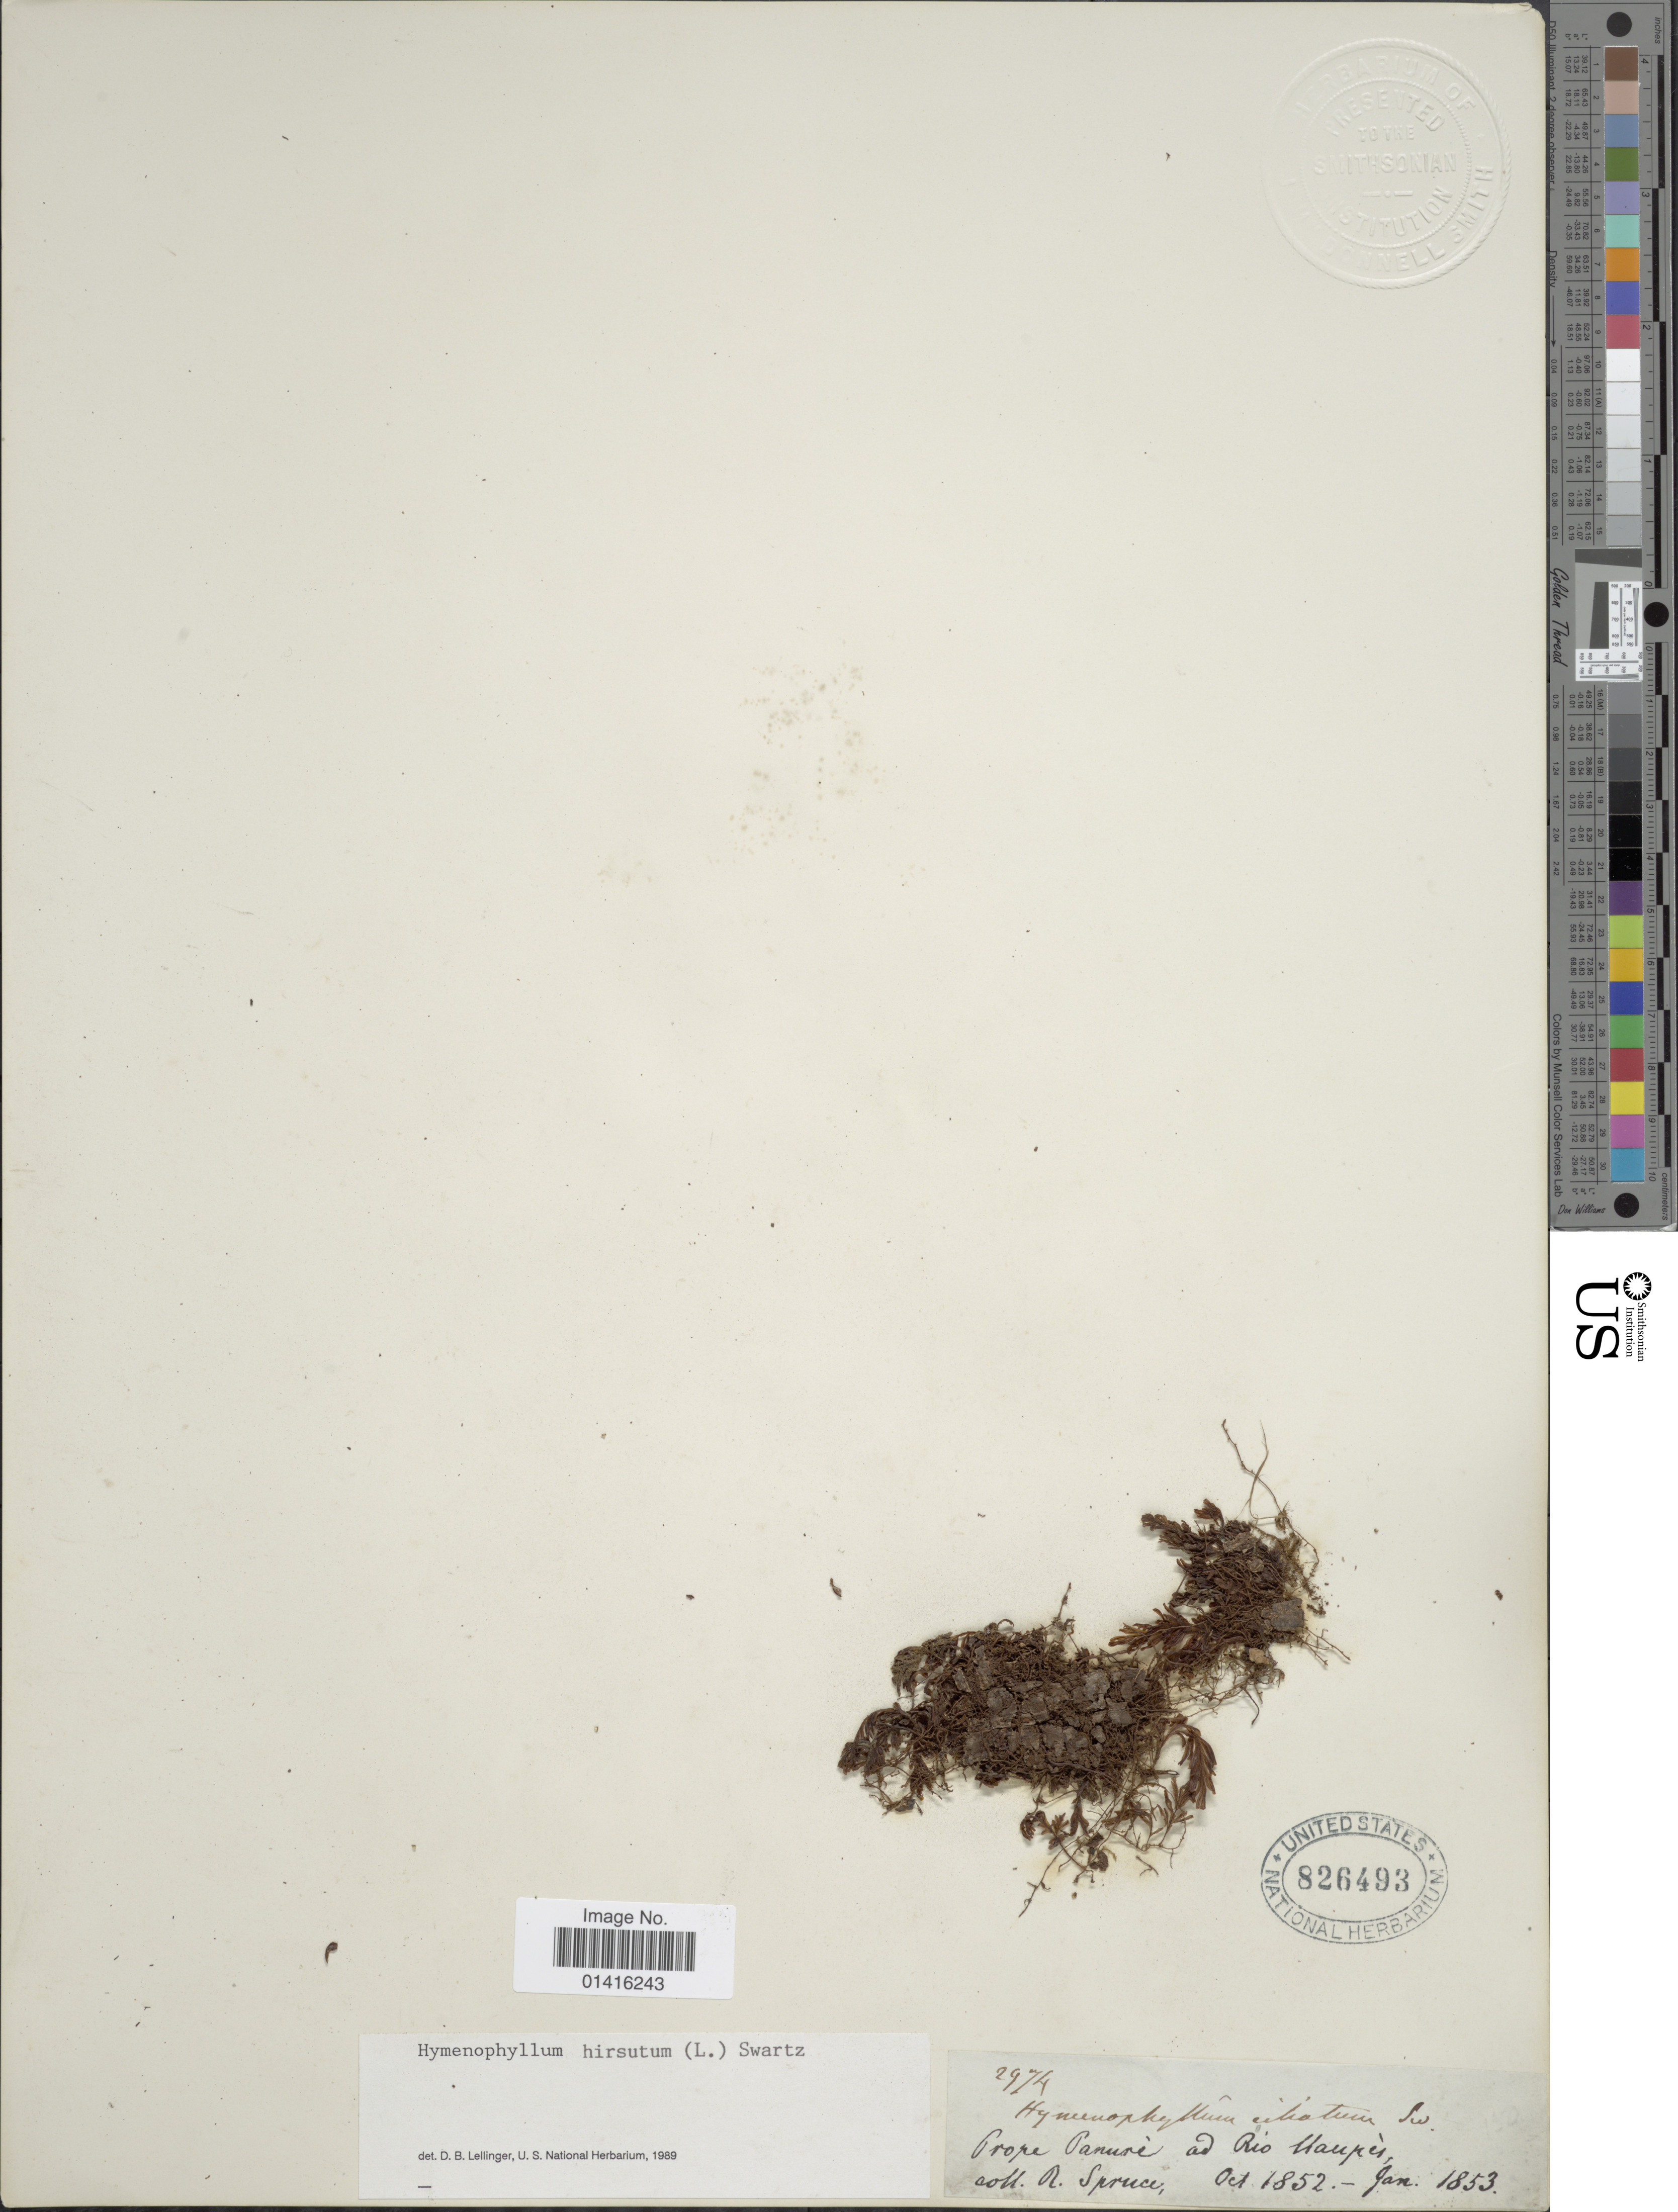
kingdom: Plantae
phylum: Tracheophyta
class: Polypodiopsida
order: Hymenophyllales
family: Hymenophyllaceae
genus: Hymenophyllum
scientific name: Hymenophyllum hirsutum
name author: (L.) Sw.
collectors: R. Spruce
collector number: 2974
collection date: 1852-10/1853-01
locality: Prope Panure ad Rio Maupès [interpreted]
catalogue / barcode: US 826493